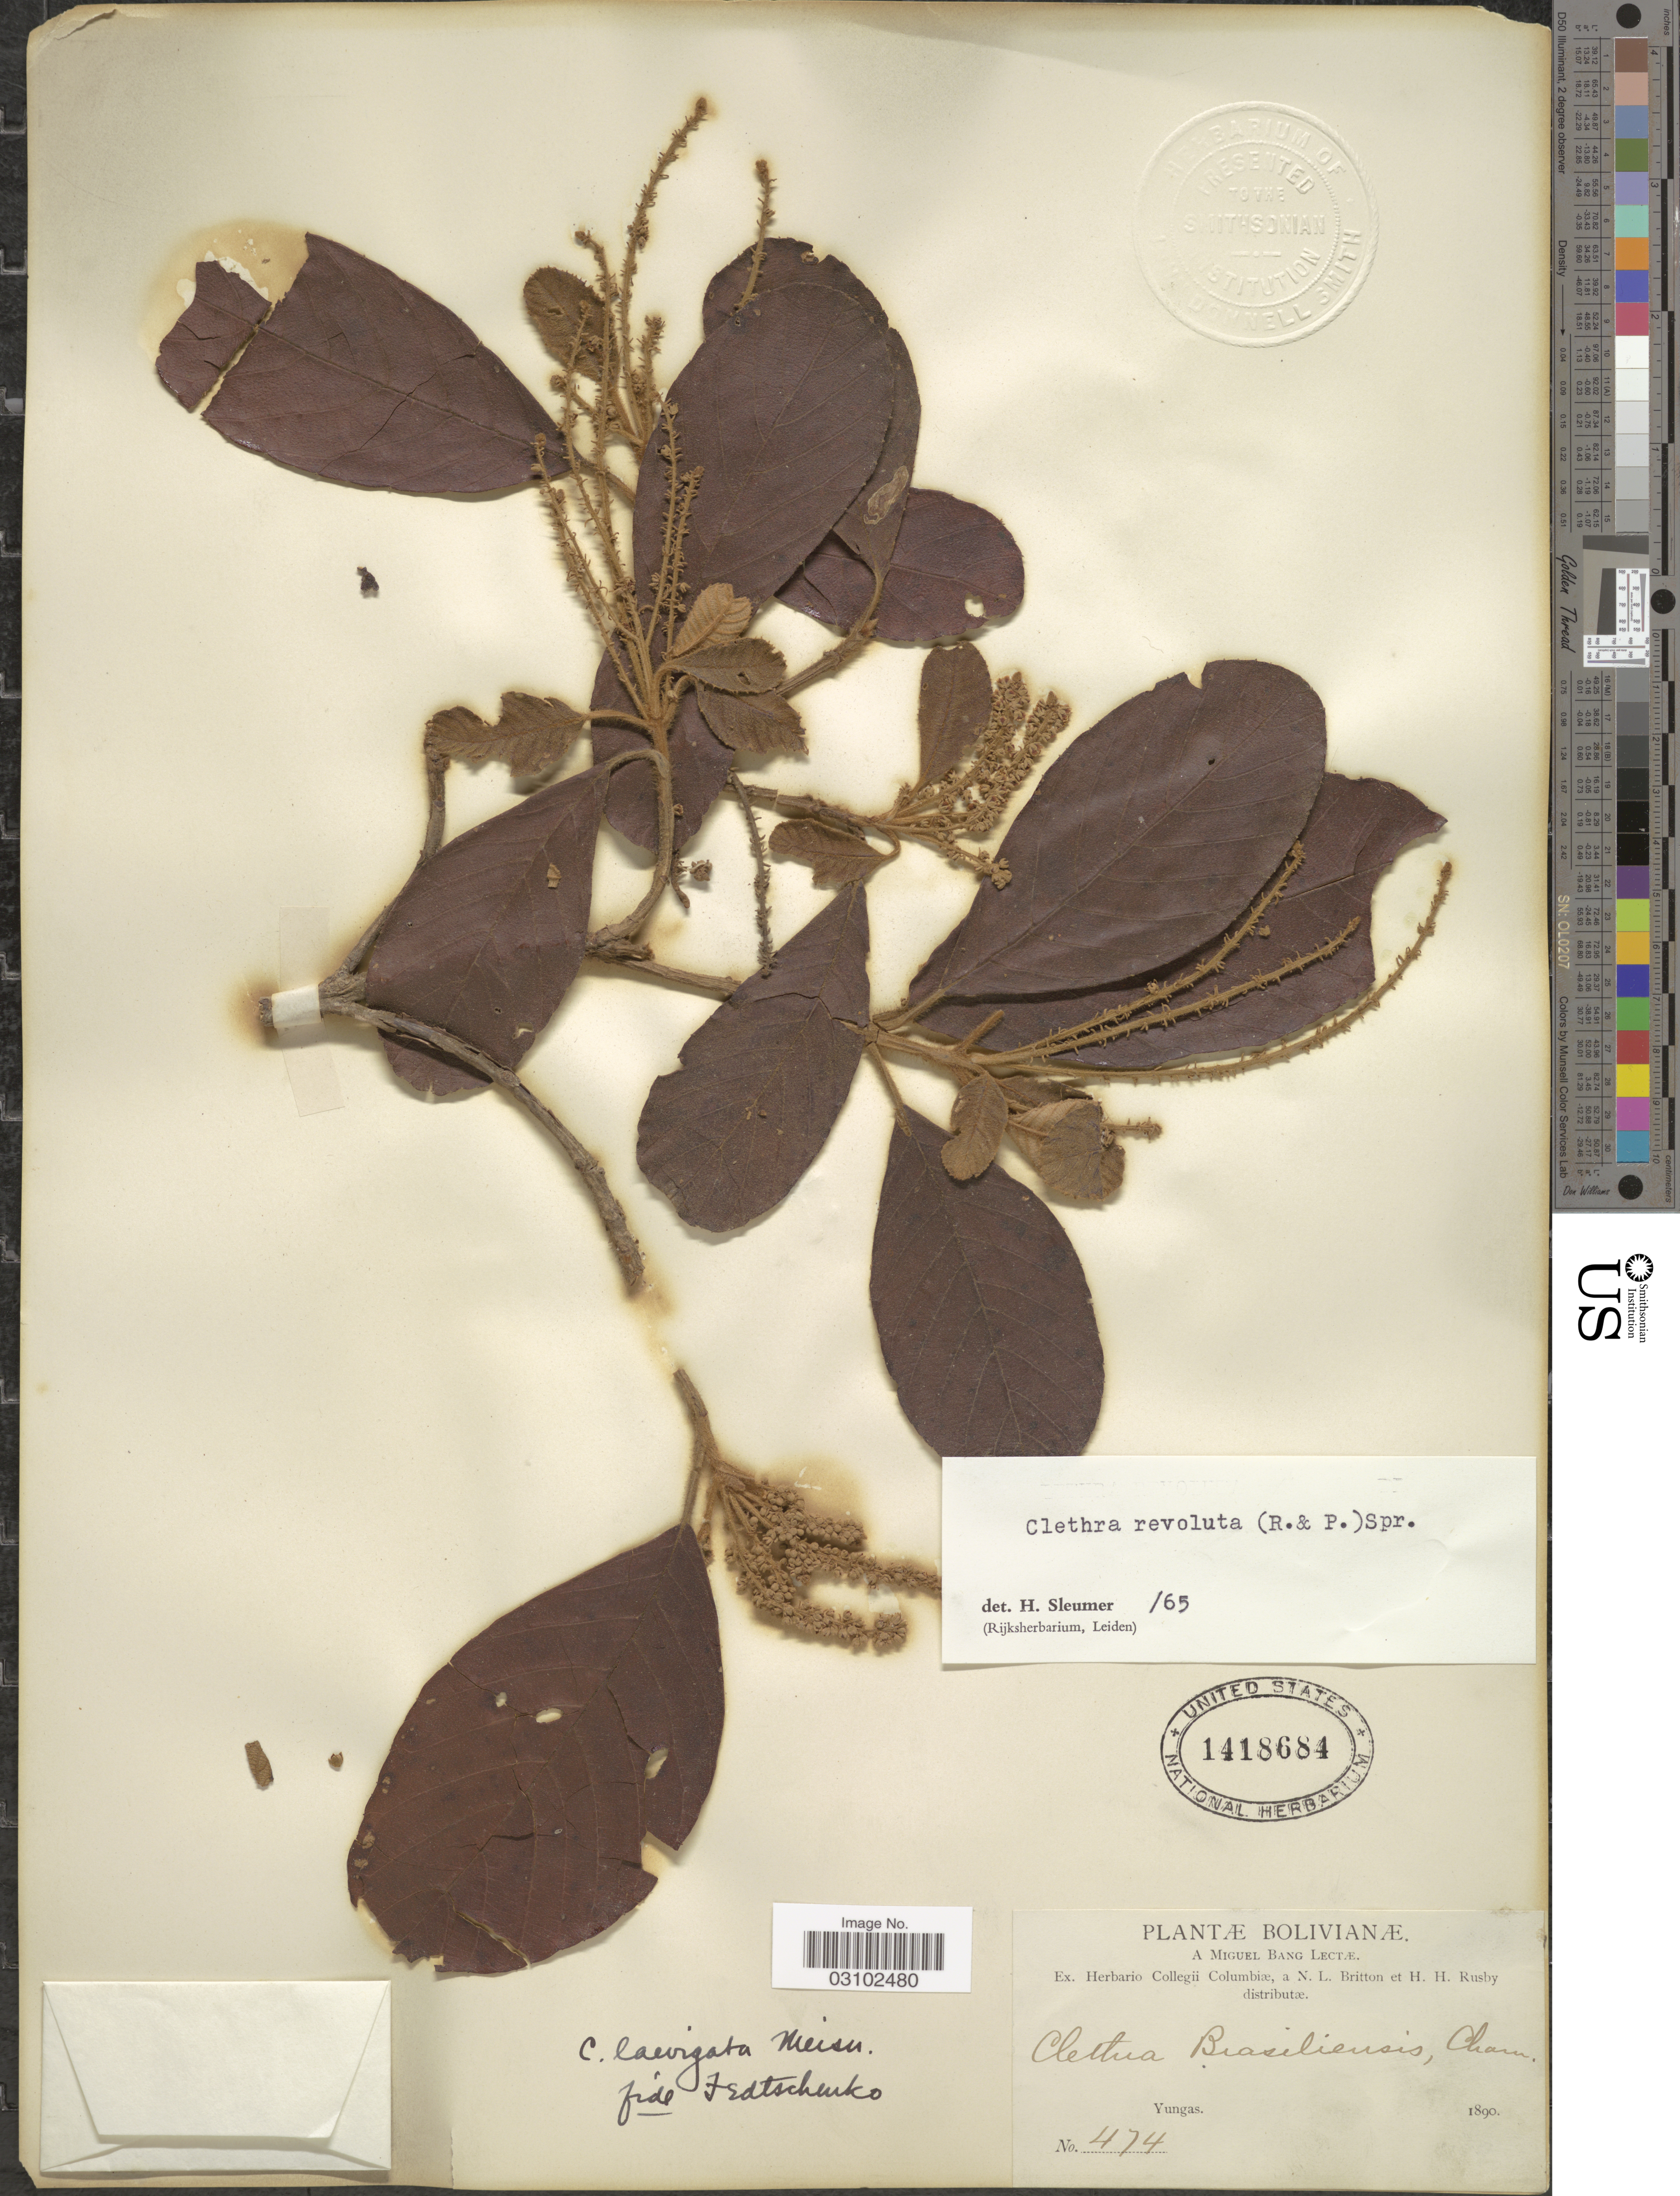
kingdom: Plantae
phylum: Tracheophyta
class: Magnoliopsida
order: Ericales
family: Clethraceae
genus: Clethra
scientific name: Clethra revoluta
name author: (Ruiz & Pav.) Spreng.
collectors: M. Bang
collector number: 474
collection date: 1890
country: Bolivia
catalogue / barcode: US 1418684